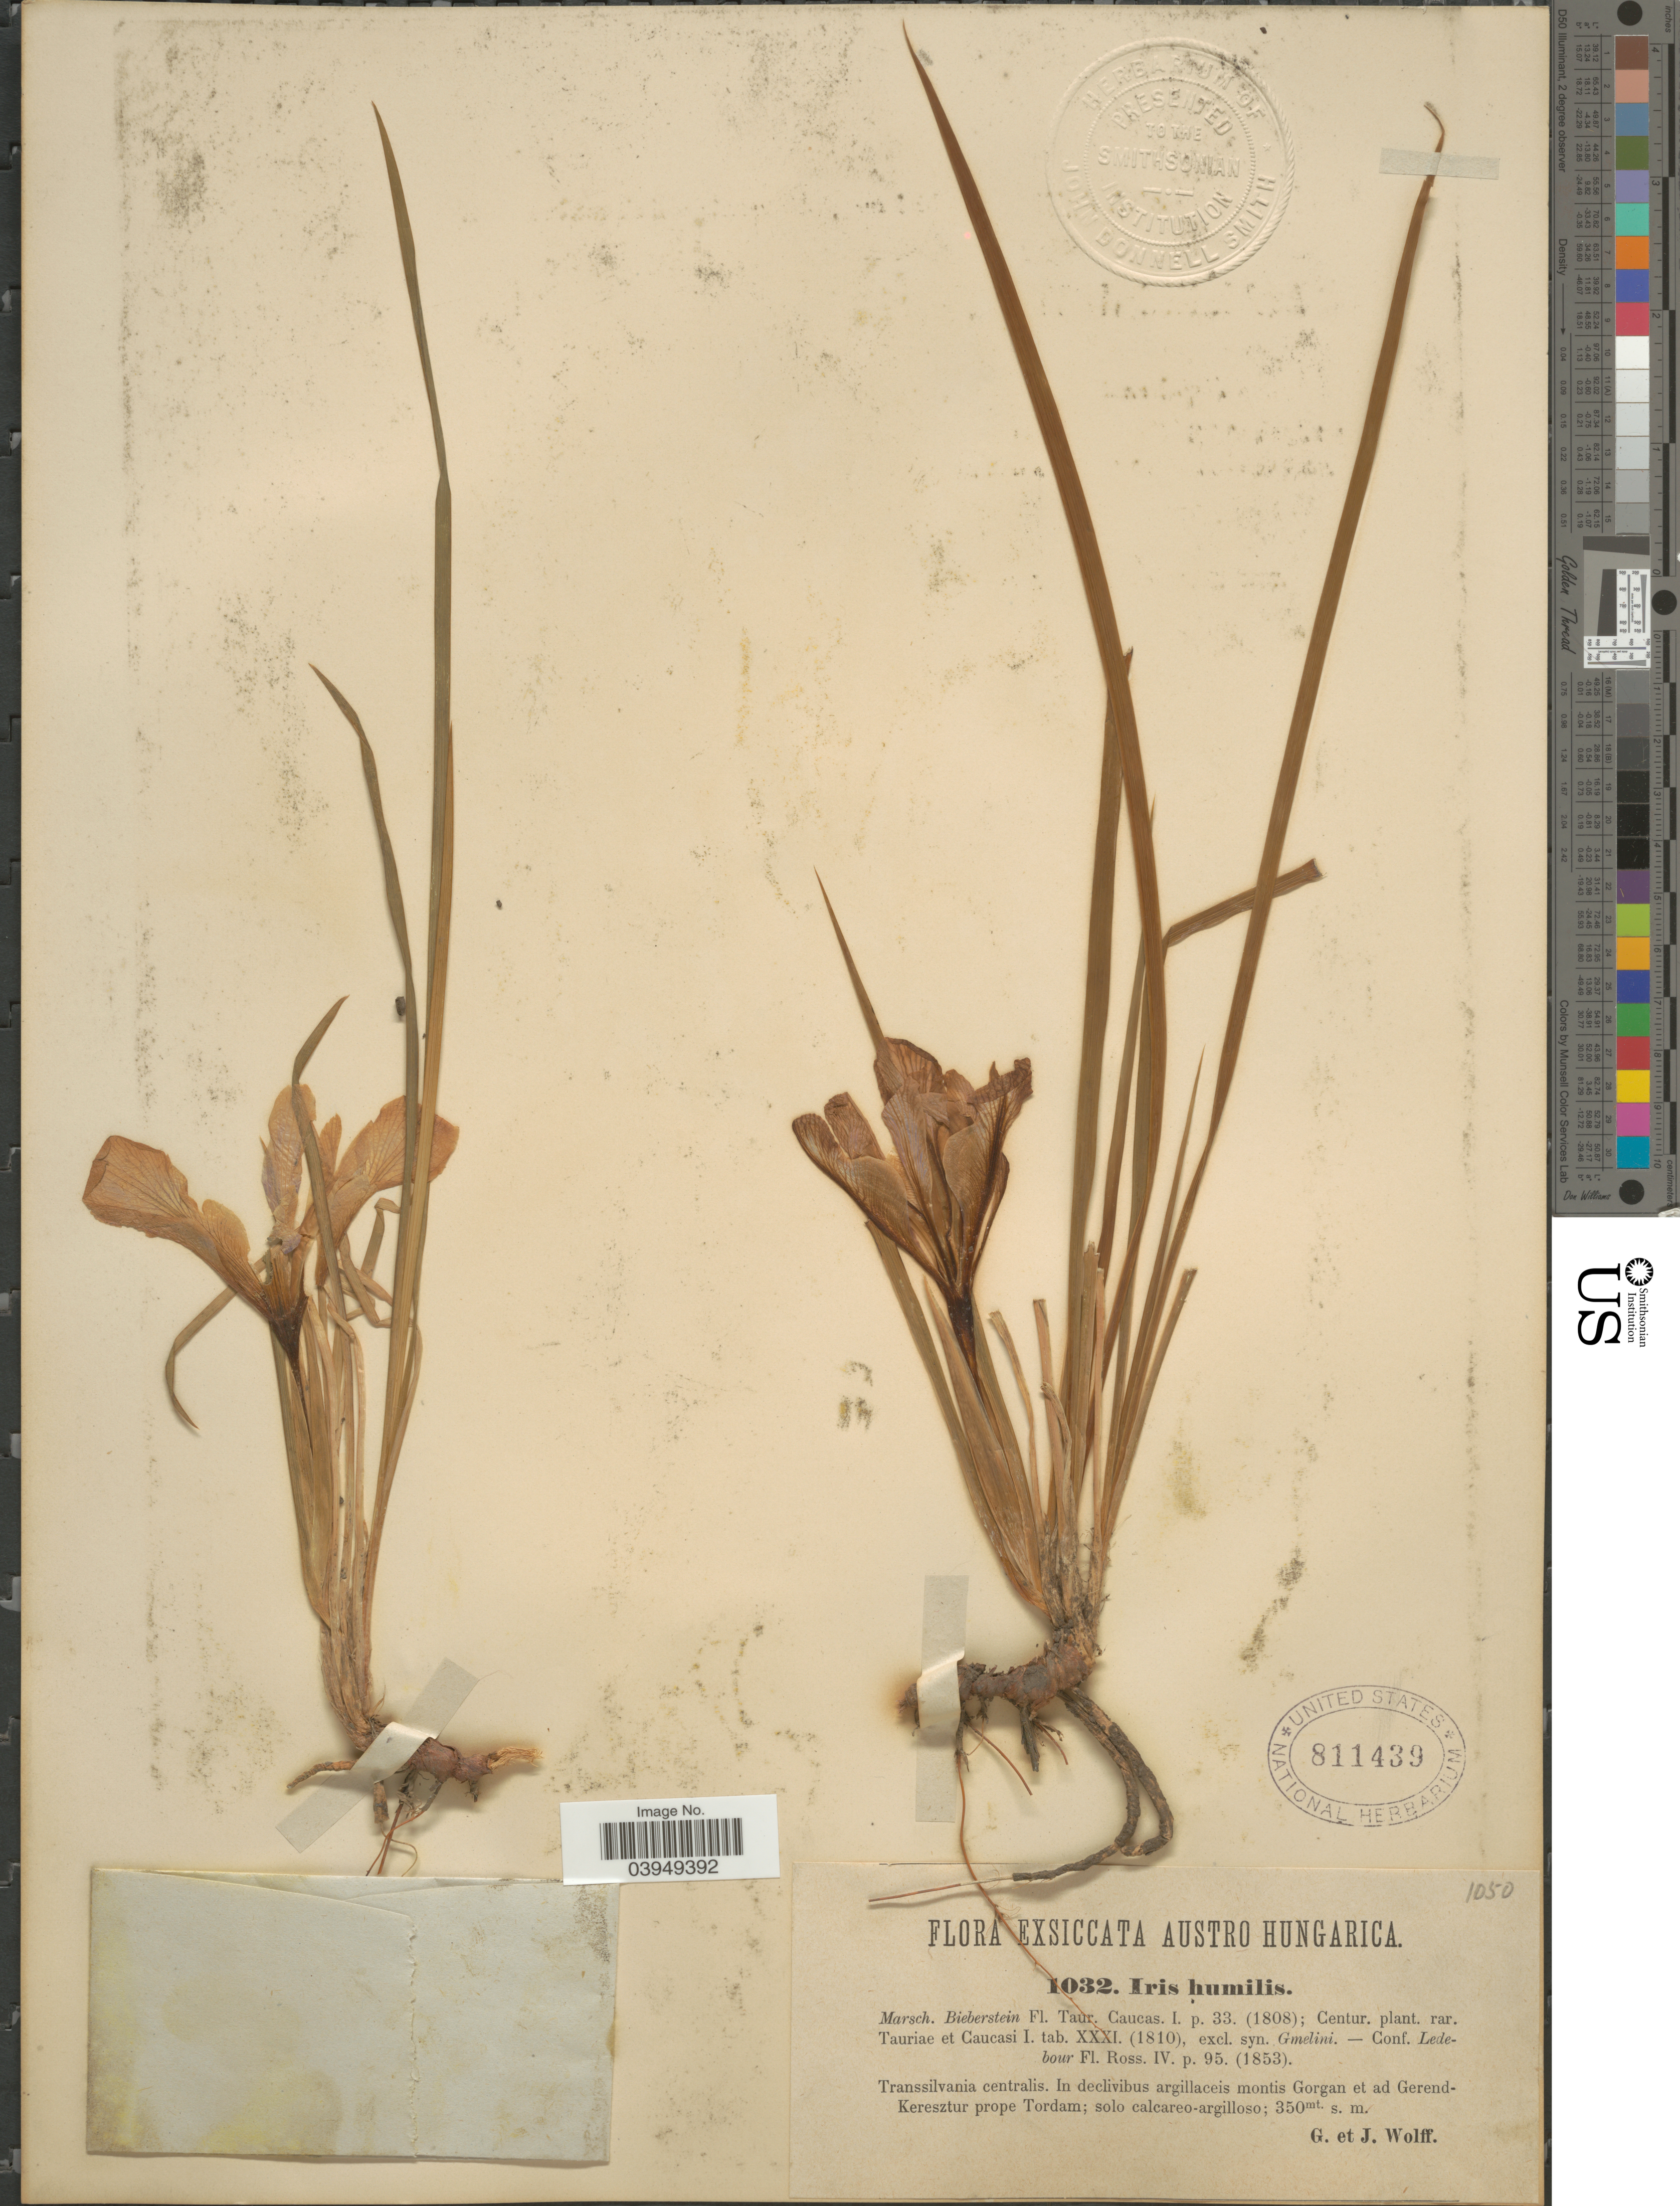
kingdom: Plantae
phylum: Tracheophyta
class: Liliopsida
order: Asparagales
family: Iridaceae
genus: Iris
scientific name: Iris humilis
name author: M. Bieb.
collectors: G. Wolff & J. Wolff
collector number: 1032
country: Romania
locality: Austro Hungarica. Transsilvania centralis. In declivibus argillaceis montis Gorgan et ad Gerend-Keresztur prope Tordam.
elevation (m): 350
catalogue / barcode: US 811439